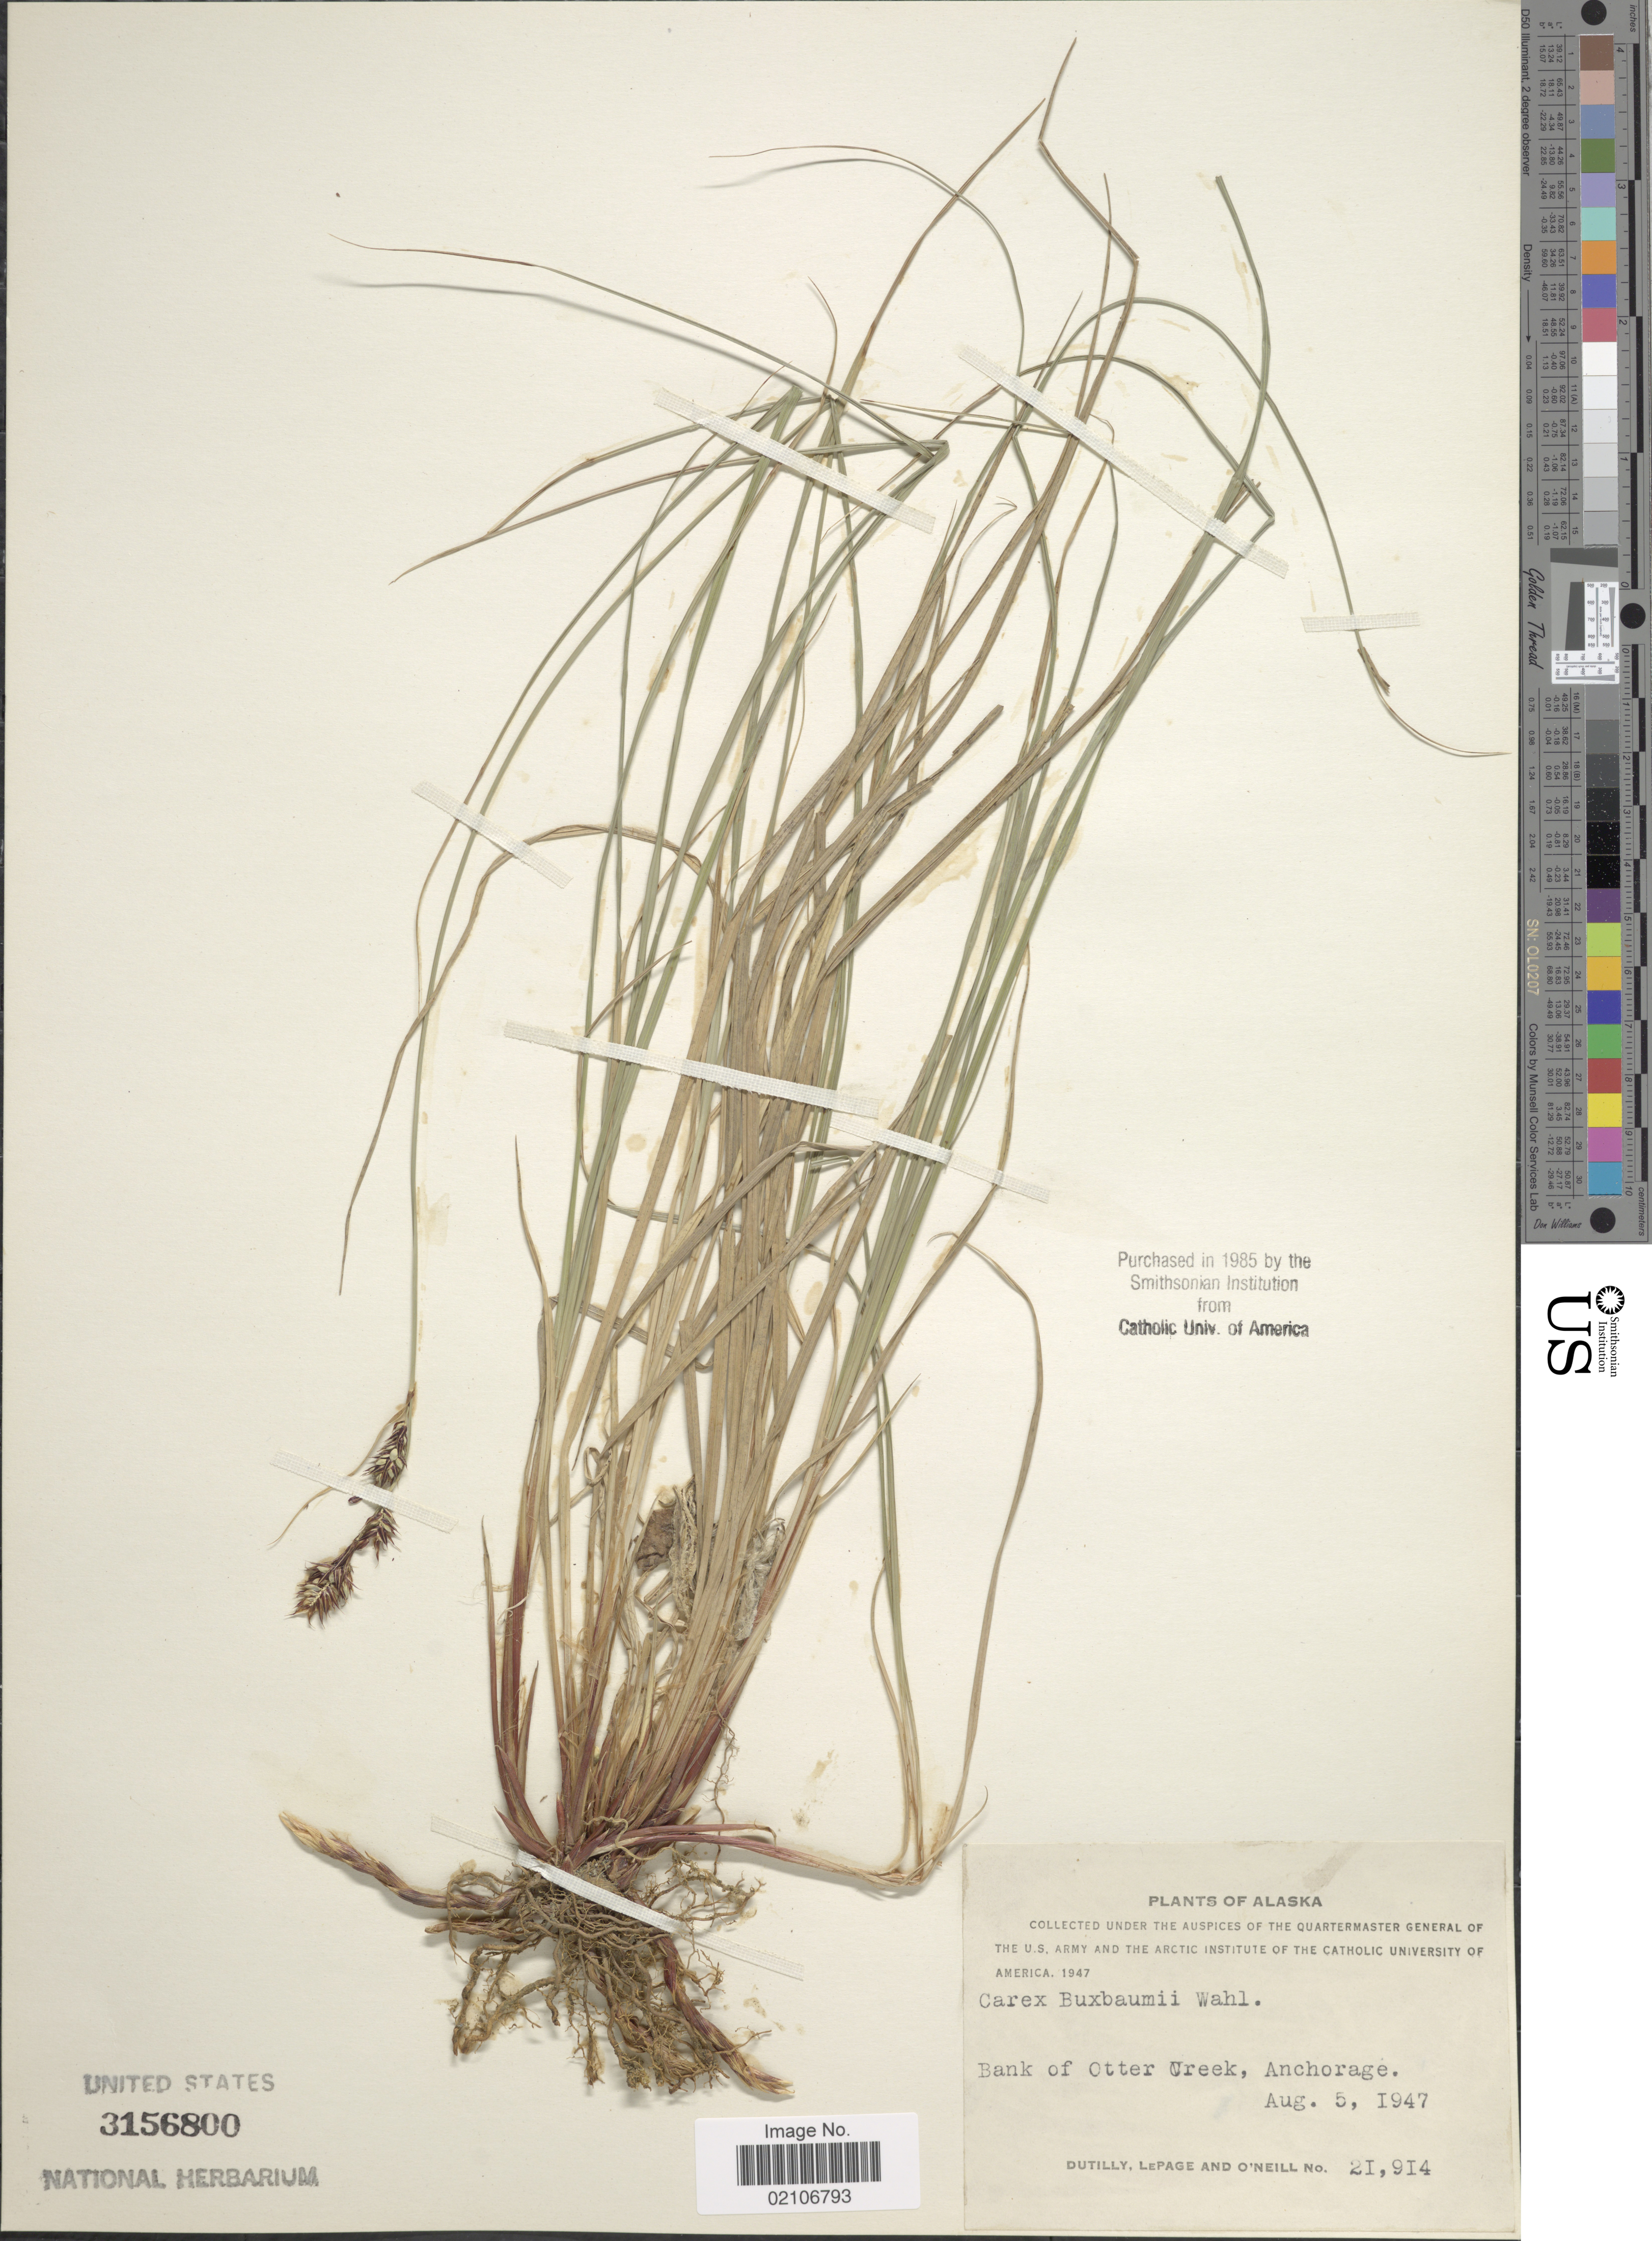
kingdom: Plantae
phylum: Tracheophyta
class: Liliopsida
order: Poales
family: Cyperaceae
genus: Carex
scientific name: Carex buxbaumii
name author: Wahlenb.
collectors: -. Dutilly, -. LePage & -. O'Neill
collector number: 21914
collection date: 1947-05-05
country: United States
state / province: Alaska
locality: Alaska. Bank of Otter Creek, Anchorage.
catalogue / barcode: US 3156800